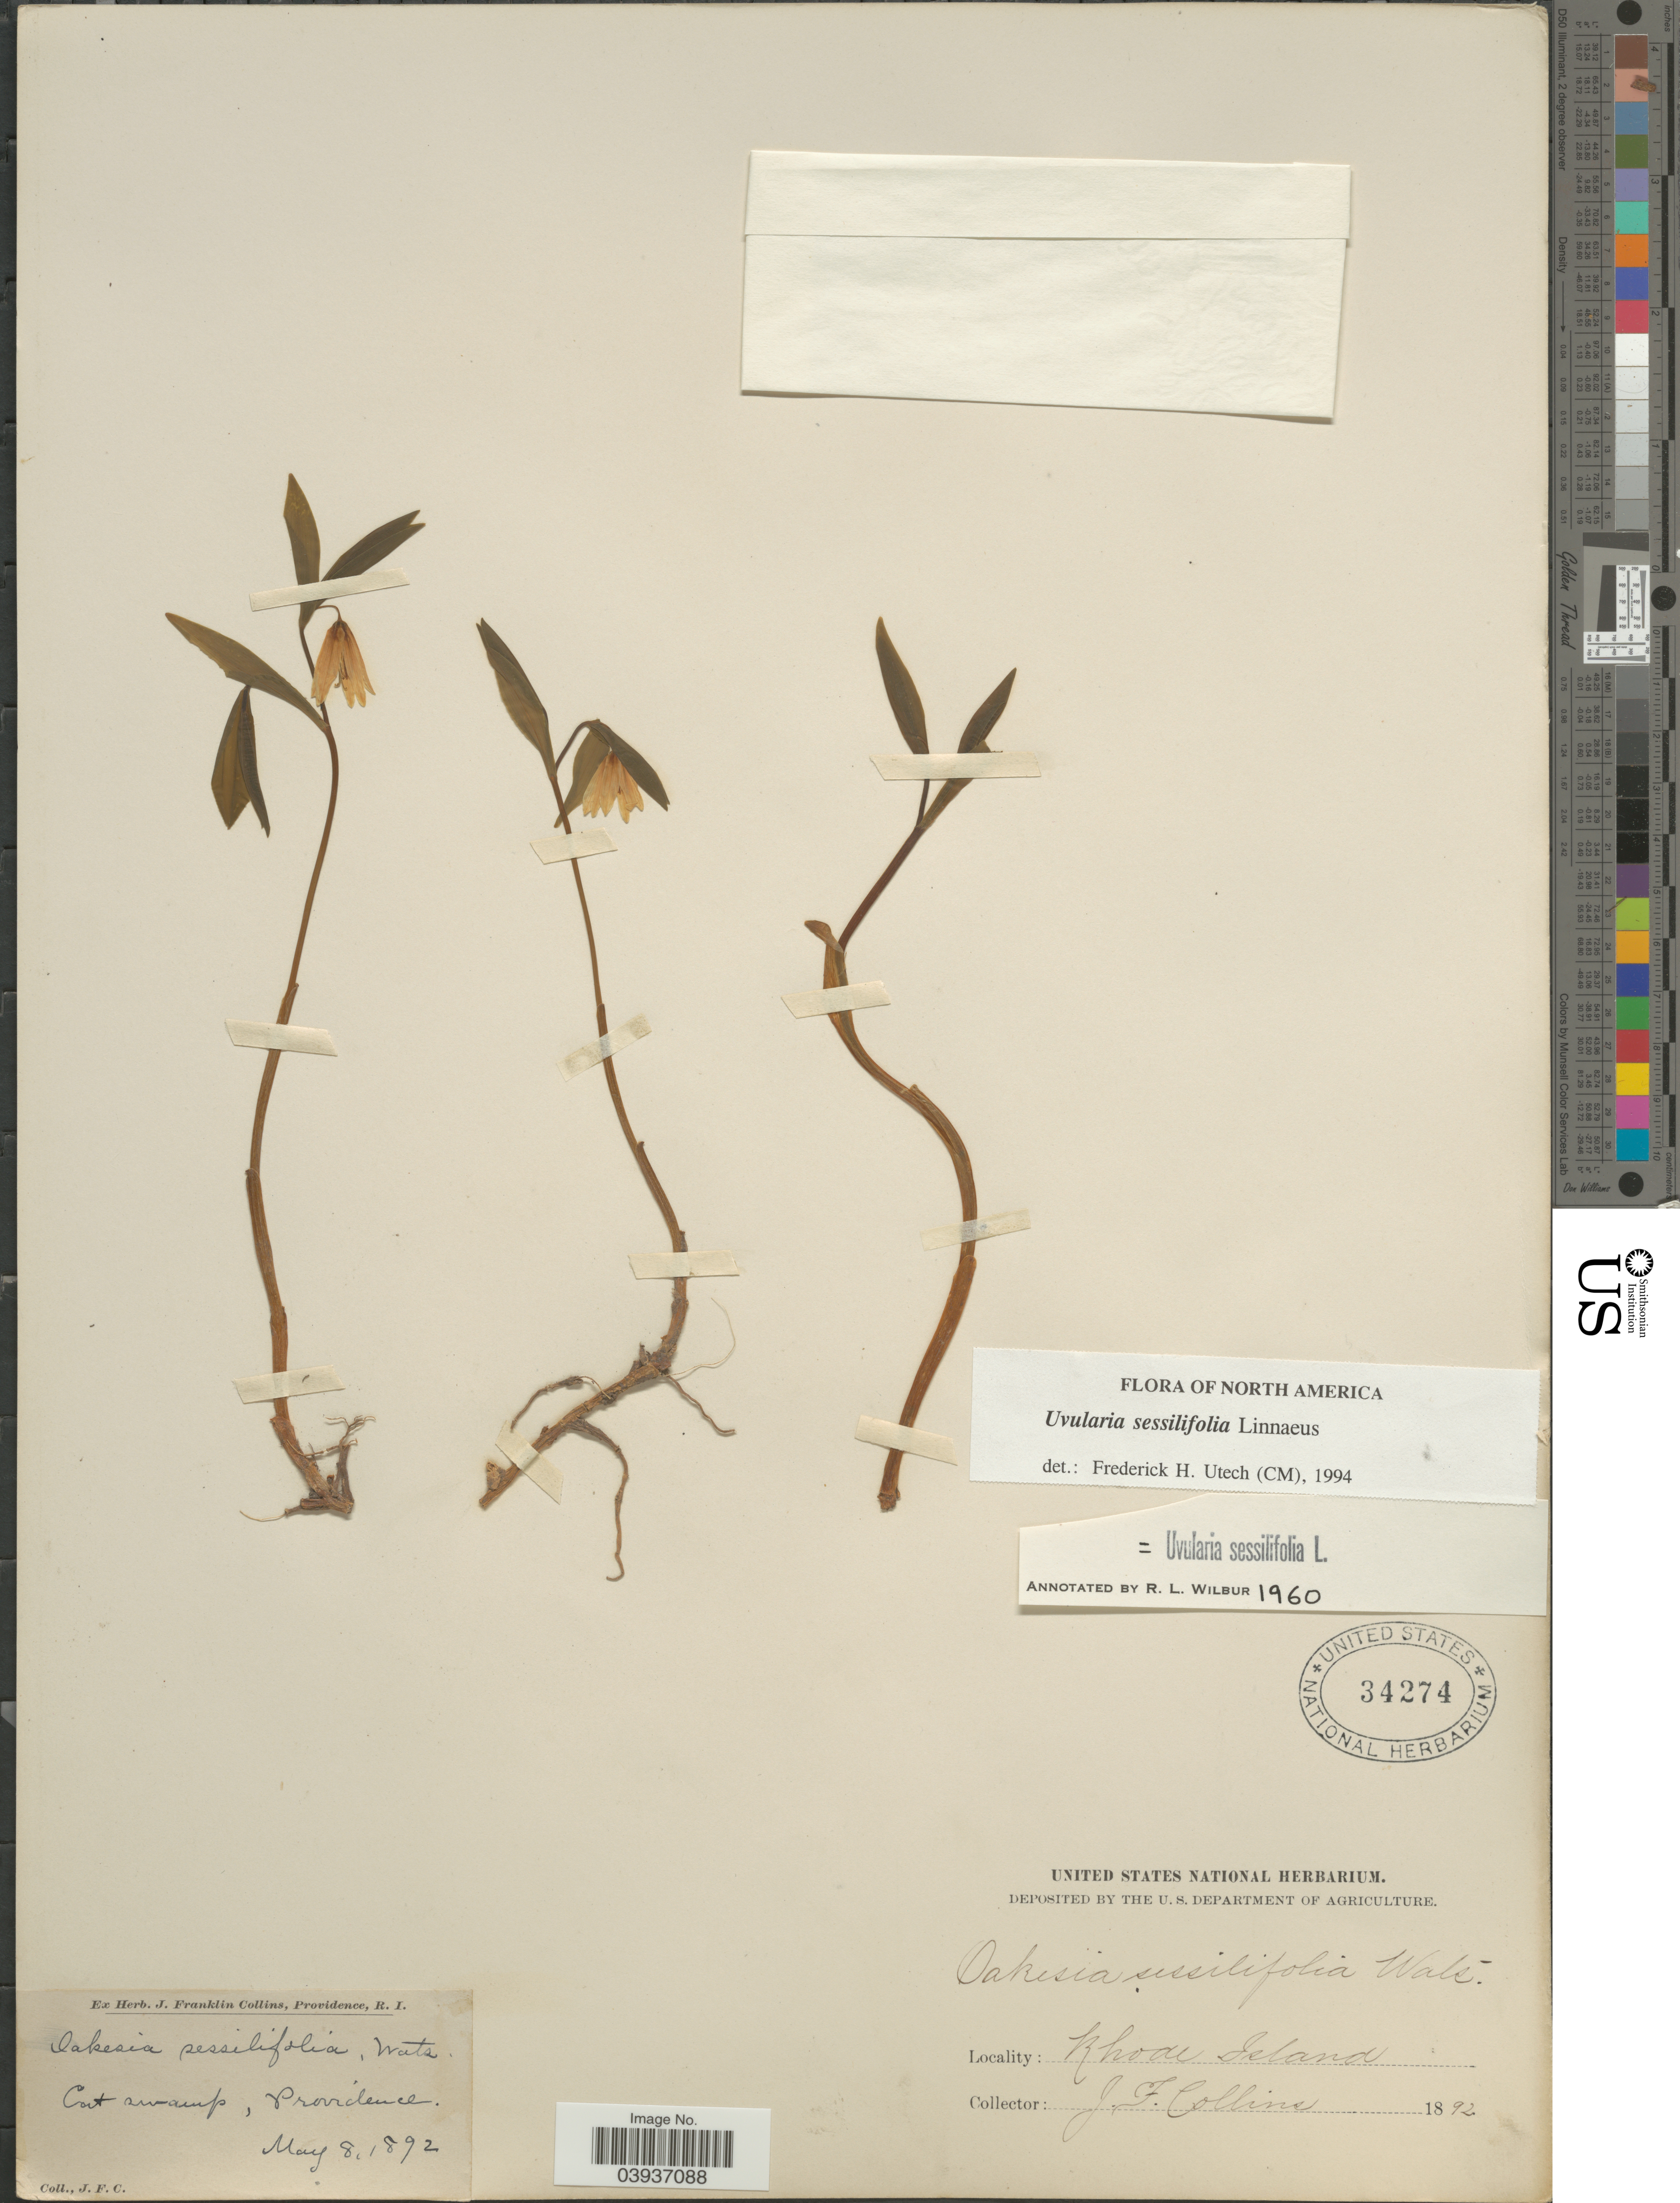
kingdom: Plantae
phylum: Tracheophyta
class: Liliopsida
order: Liliales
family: Colchicaceae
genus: Uvularia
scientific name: Uvularia sessilifolia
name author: L.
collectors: J. Collins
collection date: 1892-05-08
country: United States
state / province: Rhode Island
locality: Providence.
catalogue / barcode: US 34274